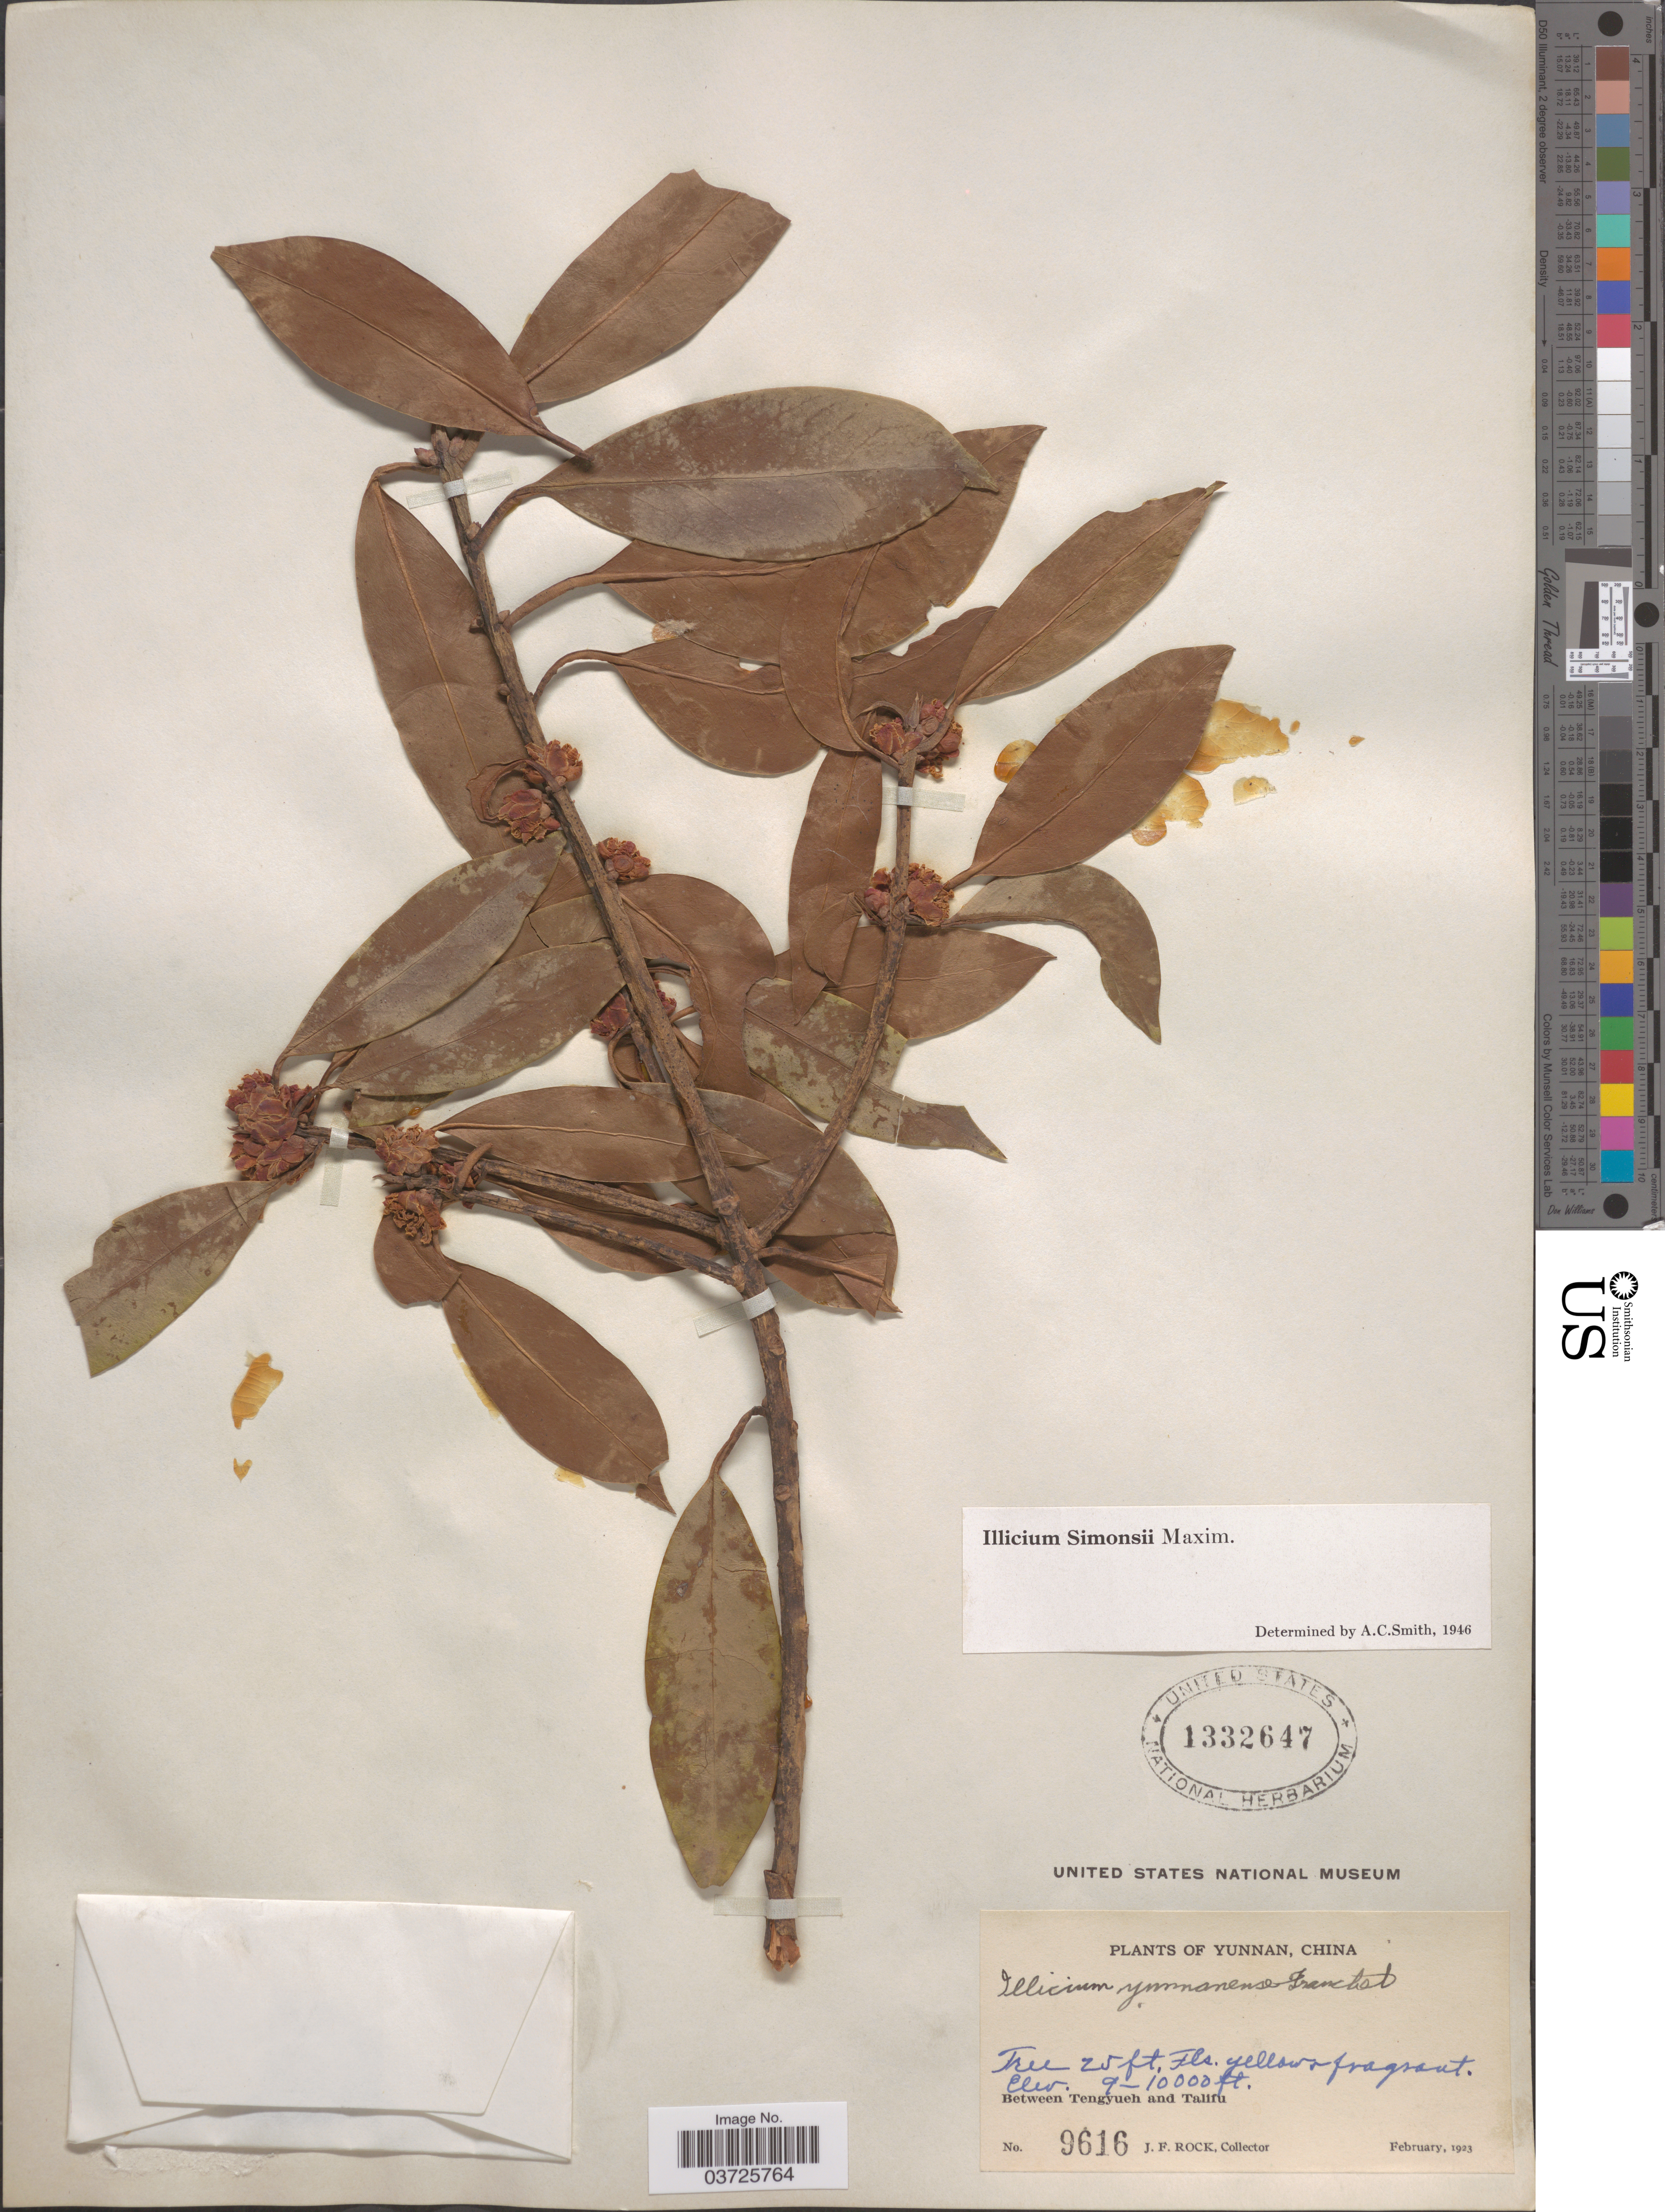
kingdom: Plantae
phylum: Tracheophyta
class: Magnoliopsida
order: Austrobaileyales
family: Schisandraceae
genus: Illicium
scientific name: Illicium simonsii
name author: Maxim.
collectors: J. Rock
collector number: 9616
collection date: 1923-02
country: China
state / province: Yunnan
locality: Between Tengyueh and Talifu.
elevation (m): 2743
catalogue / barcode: US 1332647